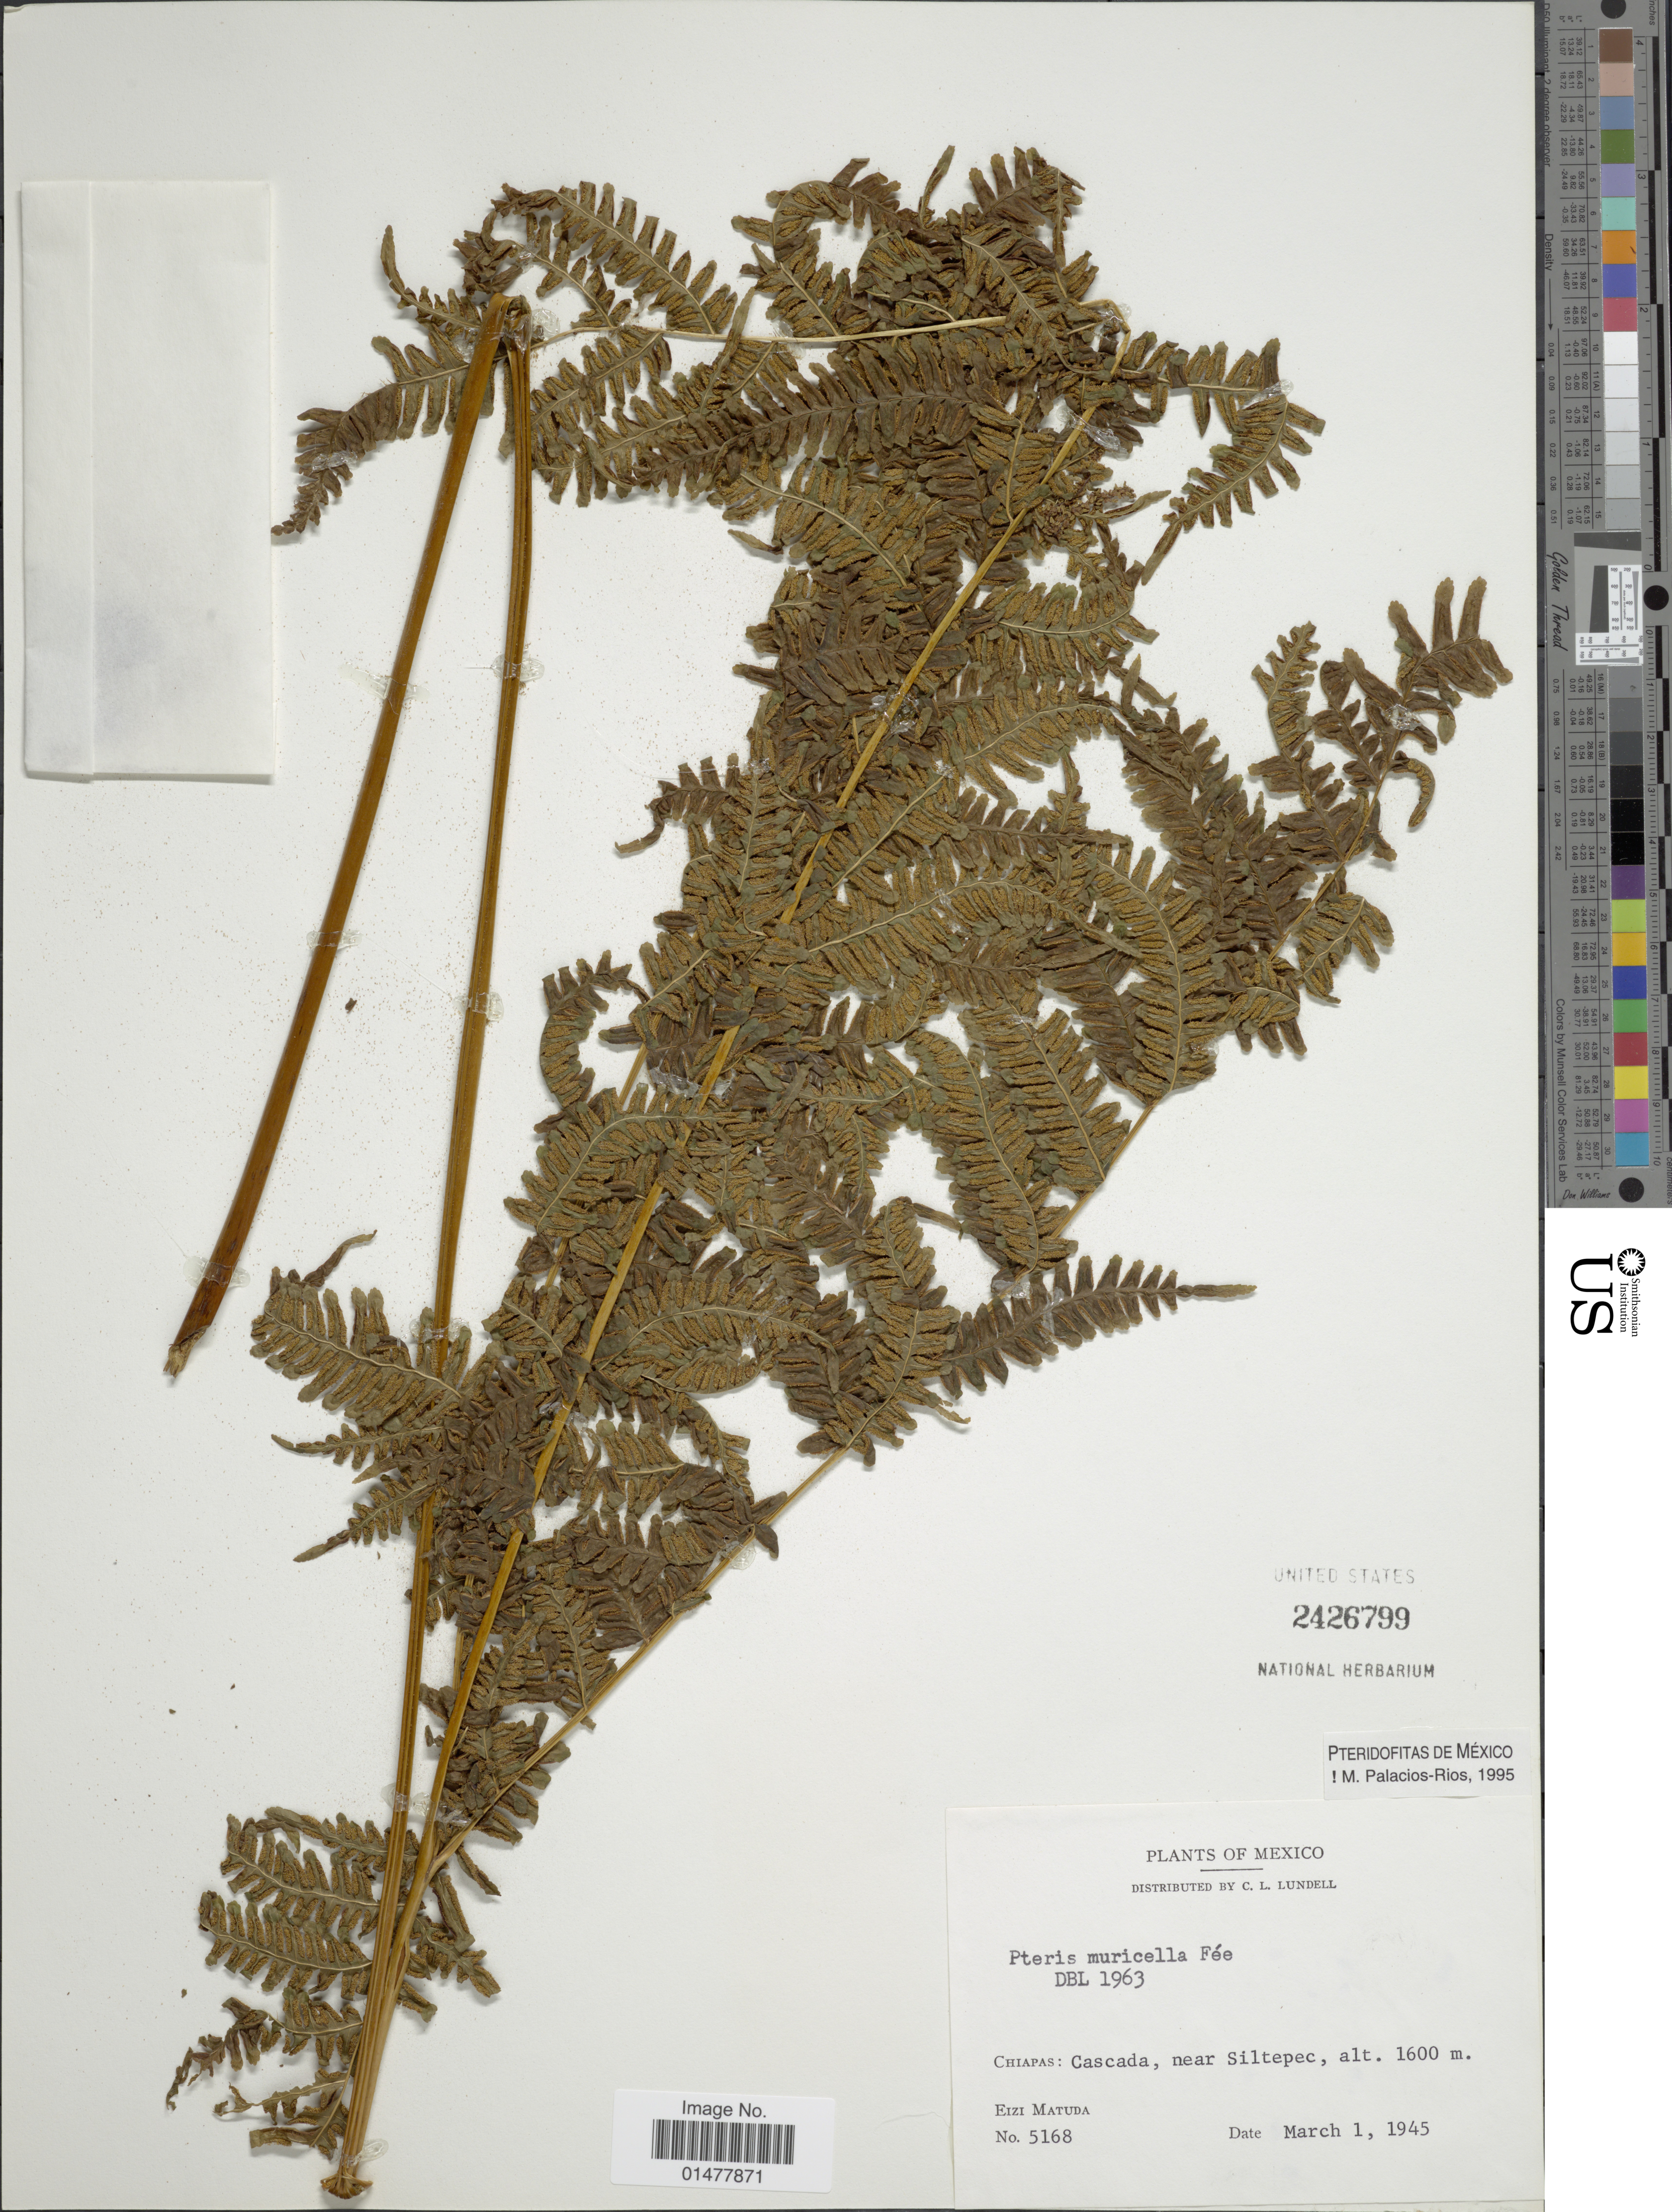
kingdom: Plantae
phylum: Tracheophyta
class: Polypodiopsida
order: Polypodiales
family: Pteridaceae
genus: Pteris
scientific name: Pteris muricella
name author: Fée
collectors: E. Matuda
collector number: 5168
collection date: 1945-03-01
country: Mexico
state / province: Chiapas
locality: Plants of Mexico, Chiapas: Cascada, near Siltepec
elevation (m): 1600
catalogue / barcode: US 2426799